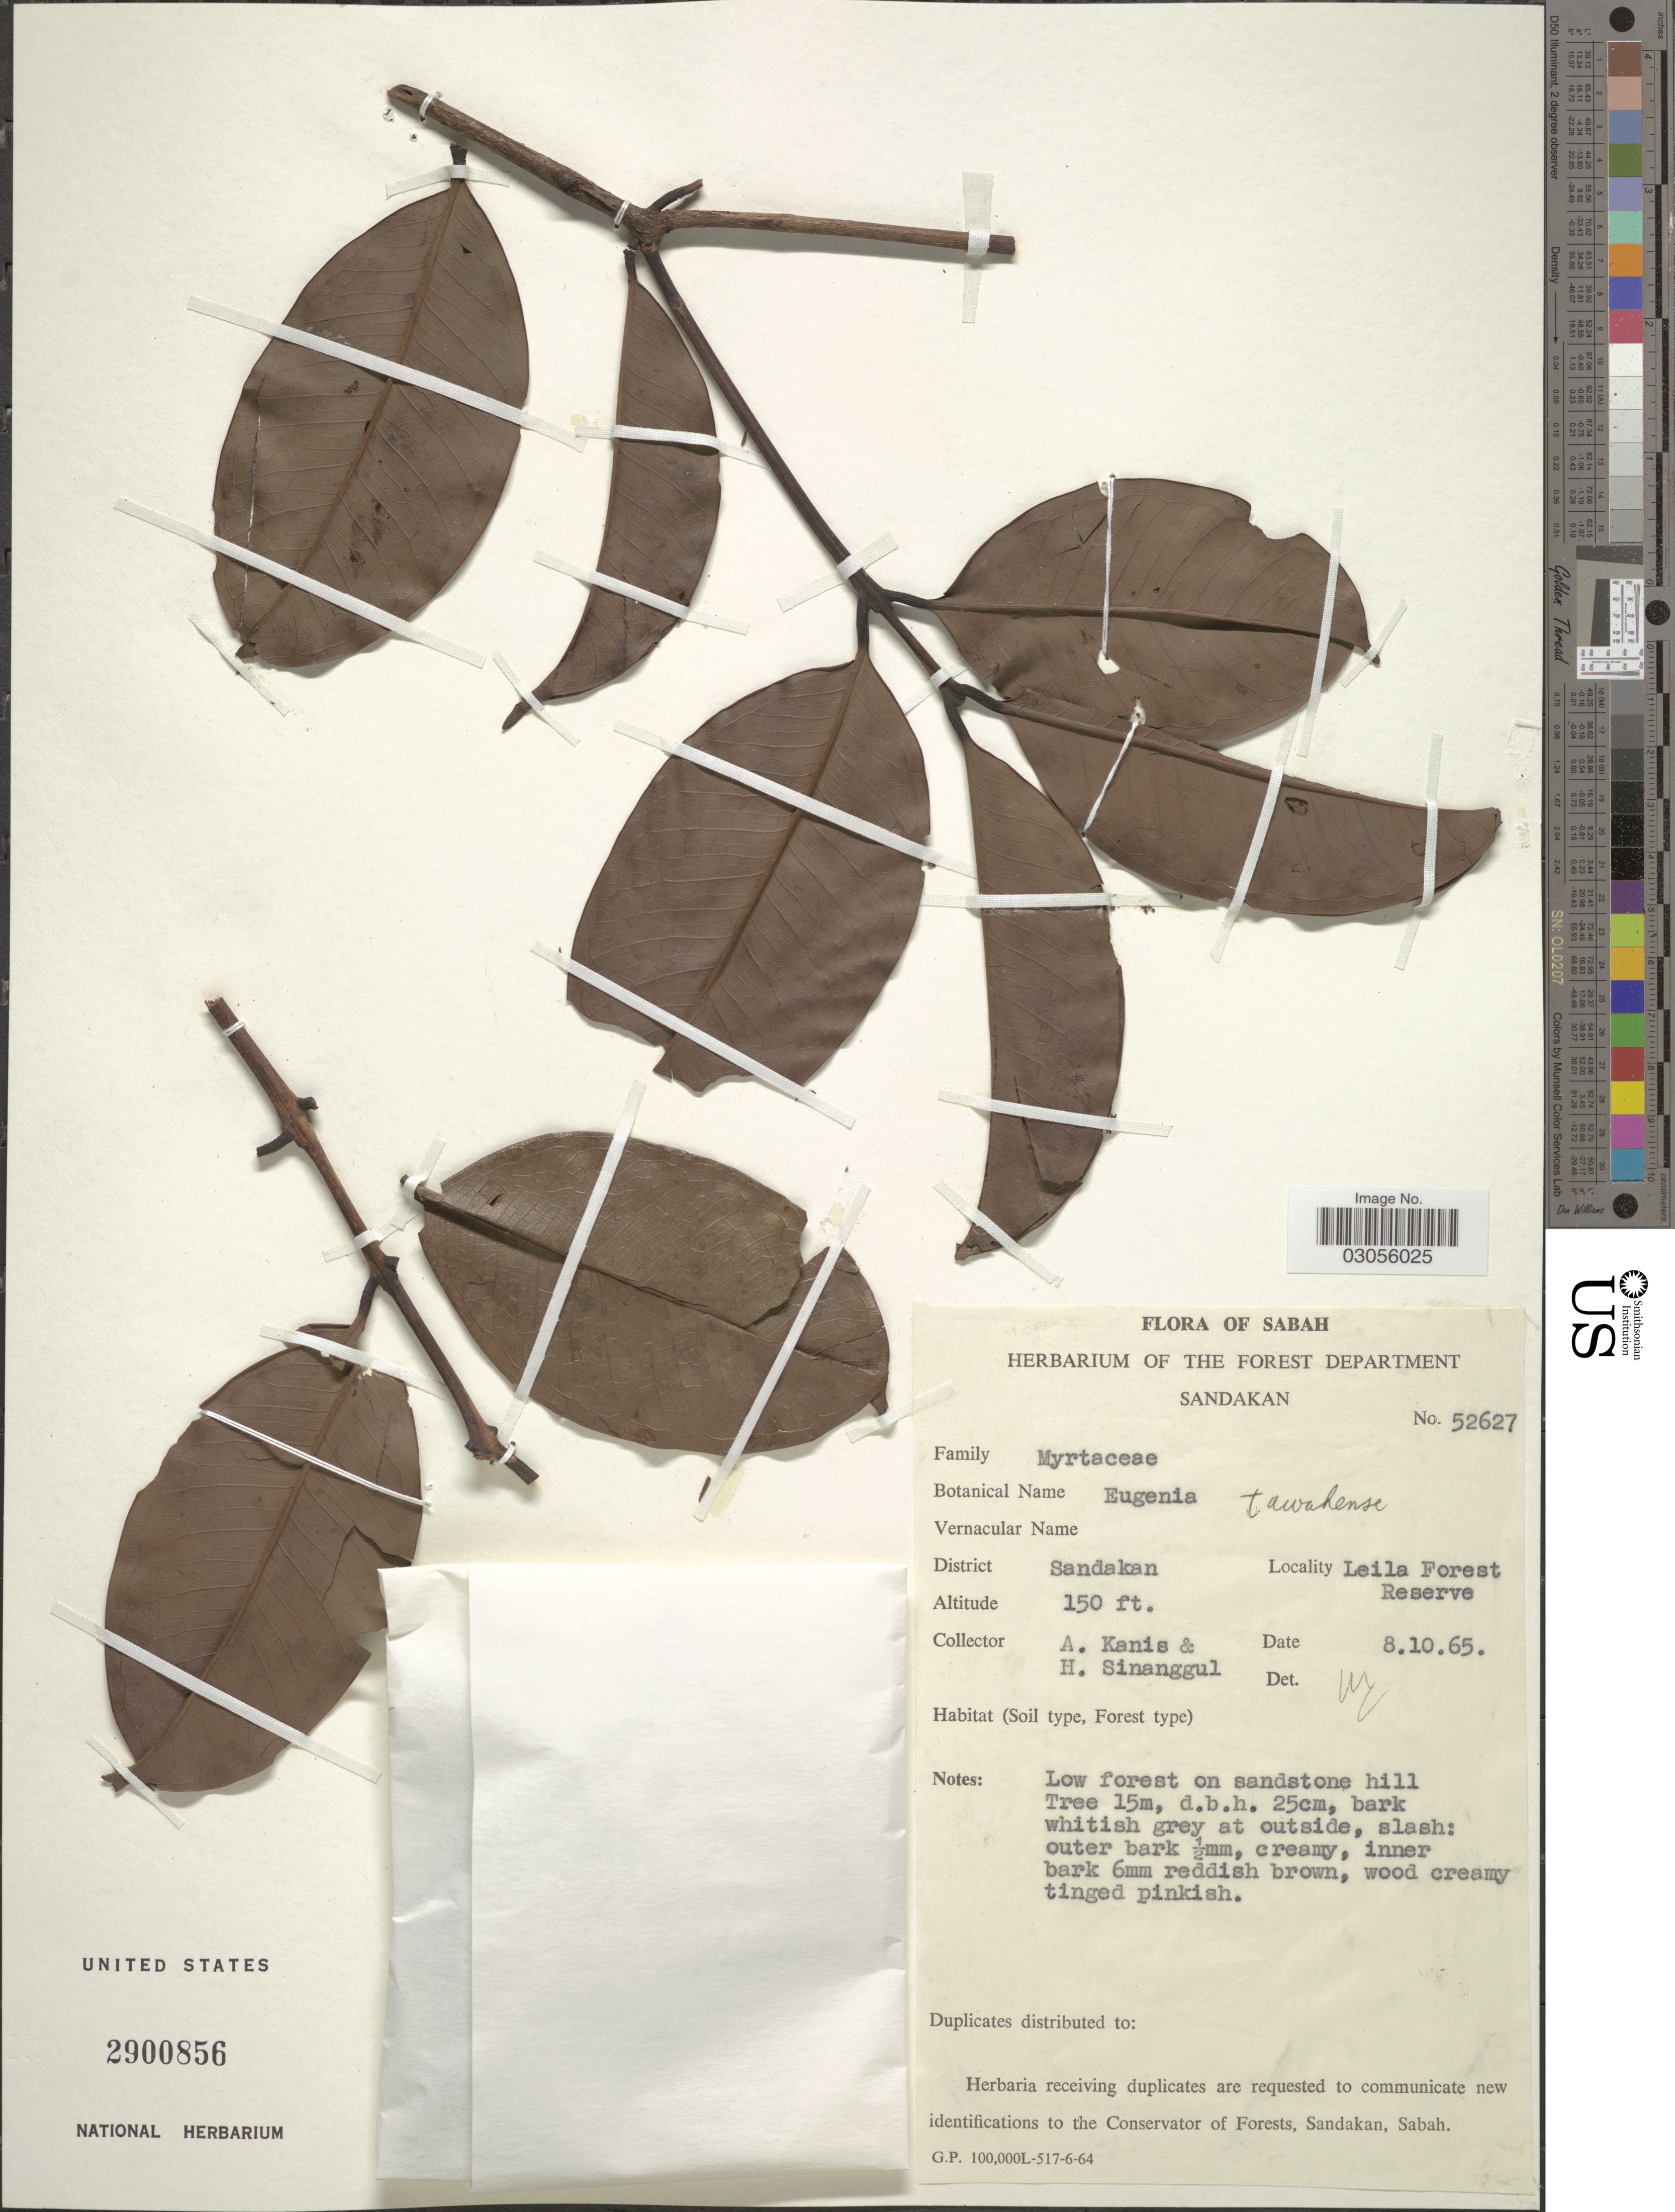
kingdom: Plantae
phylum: Tracheophyta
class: Magnoliopsida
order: Myrtales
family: Myrtaceae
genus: Syzygium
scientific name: Syzygium tawahense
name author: (Korth.) Merr. & L.M. Perry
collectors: A. Kanis & H. Sinanggul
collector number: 52627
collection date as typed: Transcribed d/m/y: 8/10/65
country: Malaysia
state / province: Sabah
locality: District Sandakan, Leila Forest Reserve.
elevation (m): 46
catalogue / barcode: US 2900856